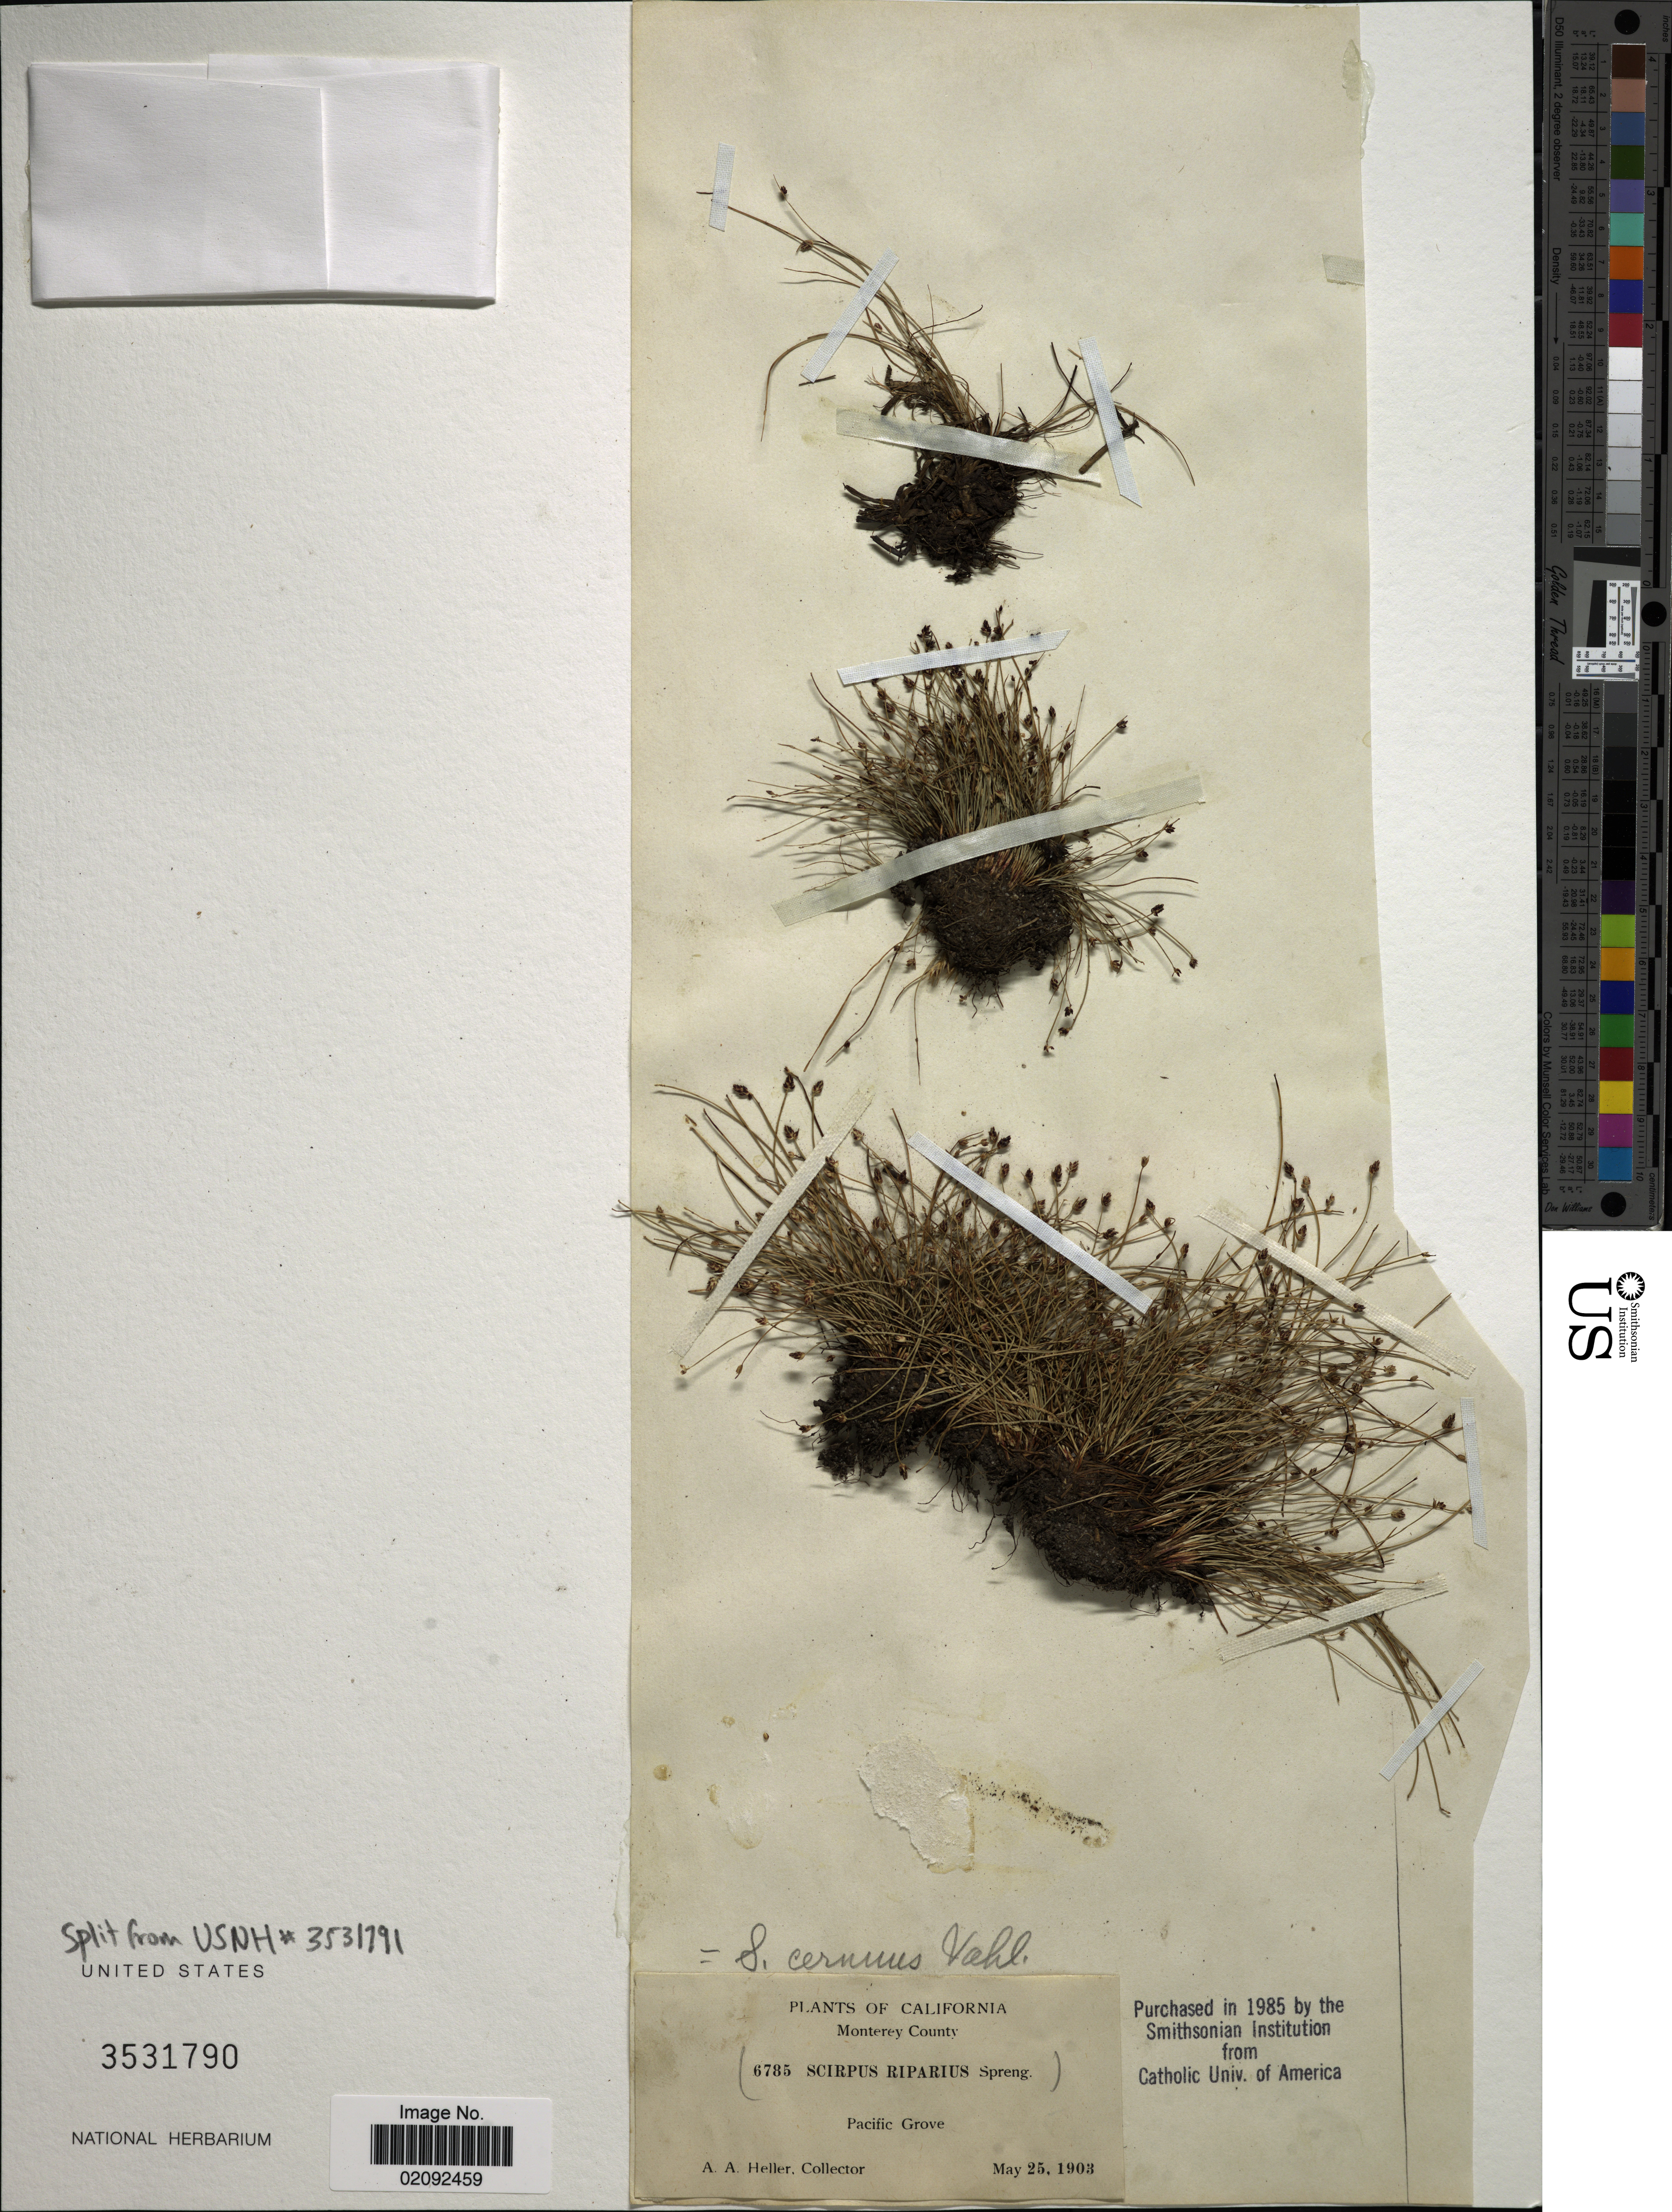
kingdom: Plantae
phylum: Tracheophyta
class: Liliopsida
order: Poales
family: Cyperaceae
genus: Isolepis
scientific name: Isolepis cernua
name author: (Vahl) Roem. & Schult.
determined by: Strong, Mark T., (BOT), Smithsonian Institution - National Museum of Natural History (UNITED STATES)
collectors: A. A. Heller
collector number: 6785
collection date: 1903-05-25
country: United States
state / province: California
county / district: Monterey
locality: Monterey County, Pacific Grove.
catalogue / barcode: US 3531790